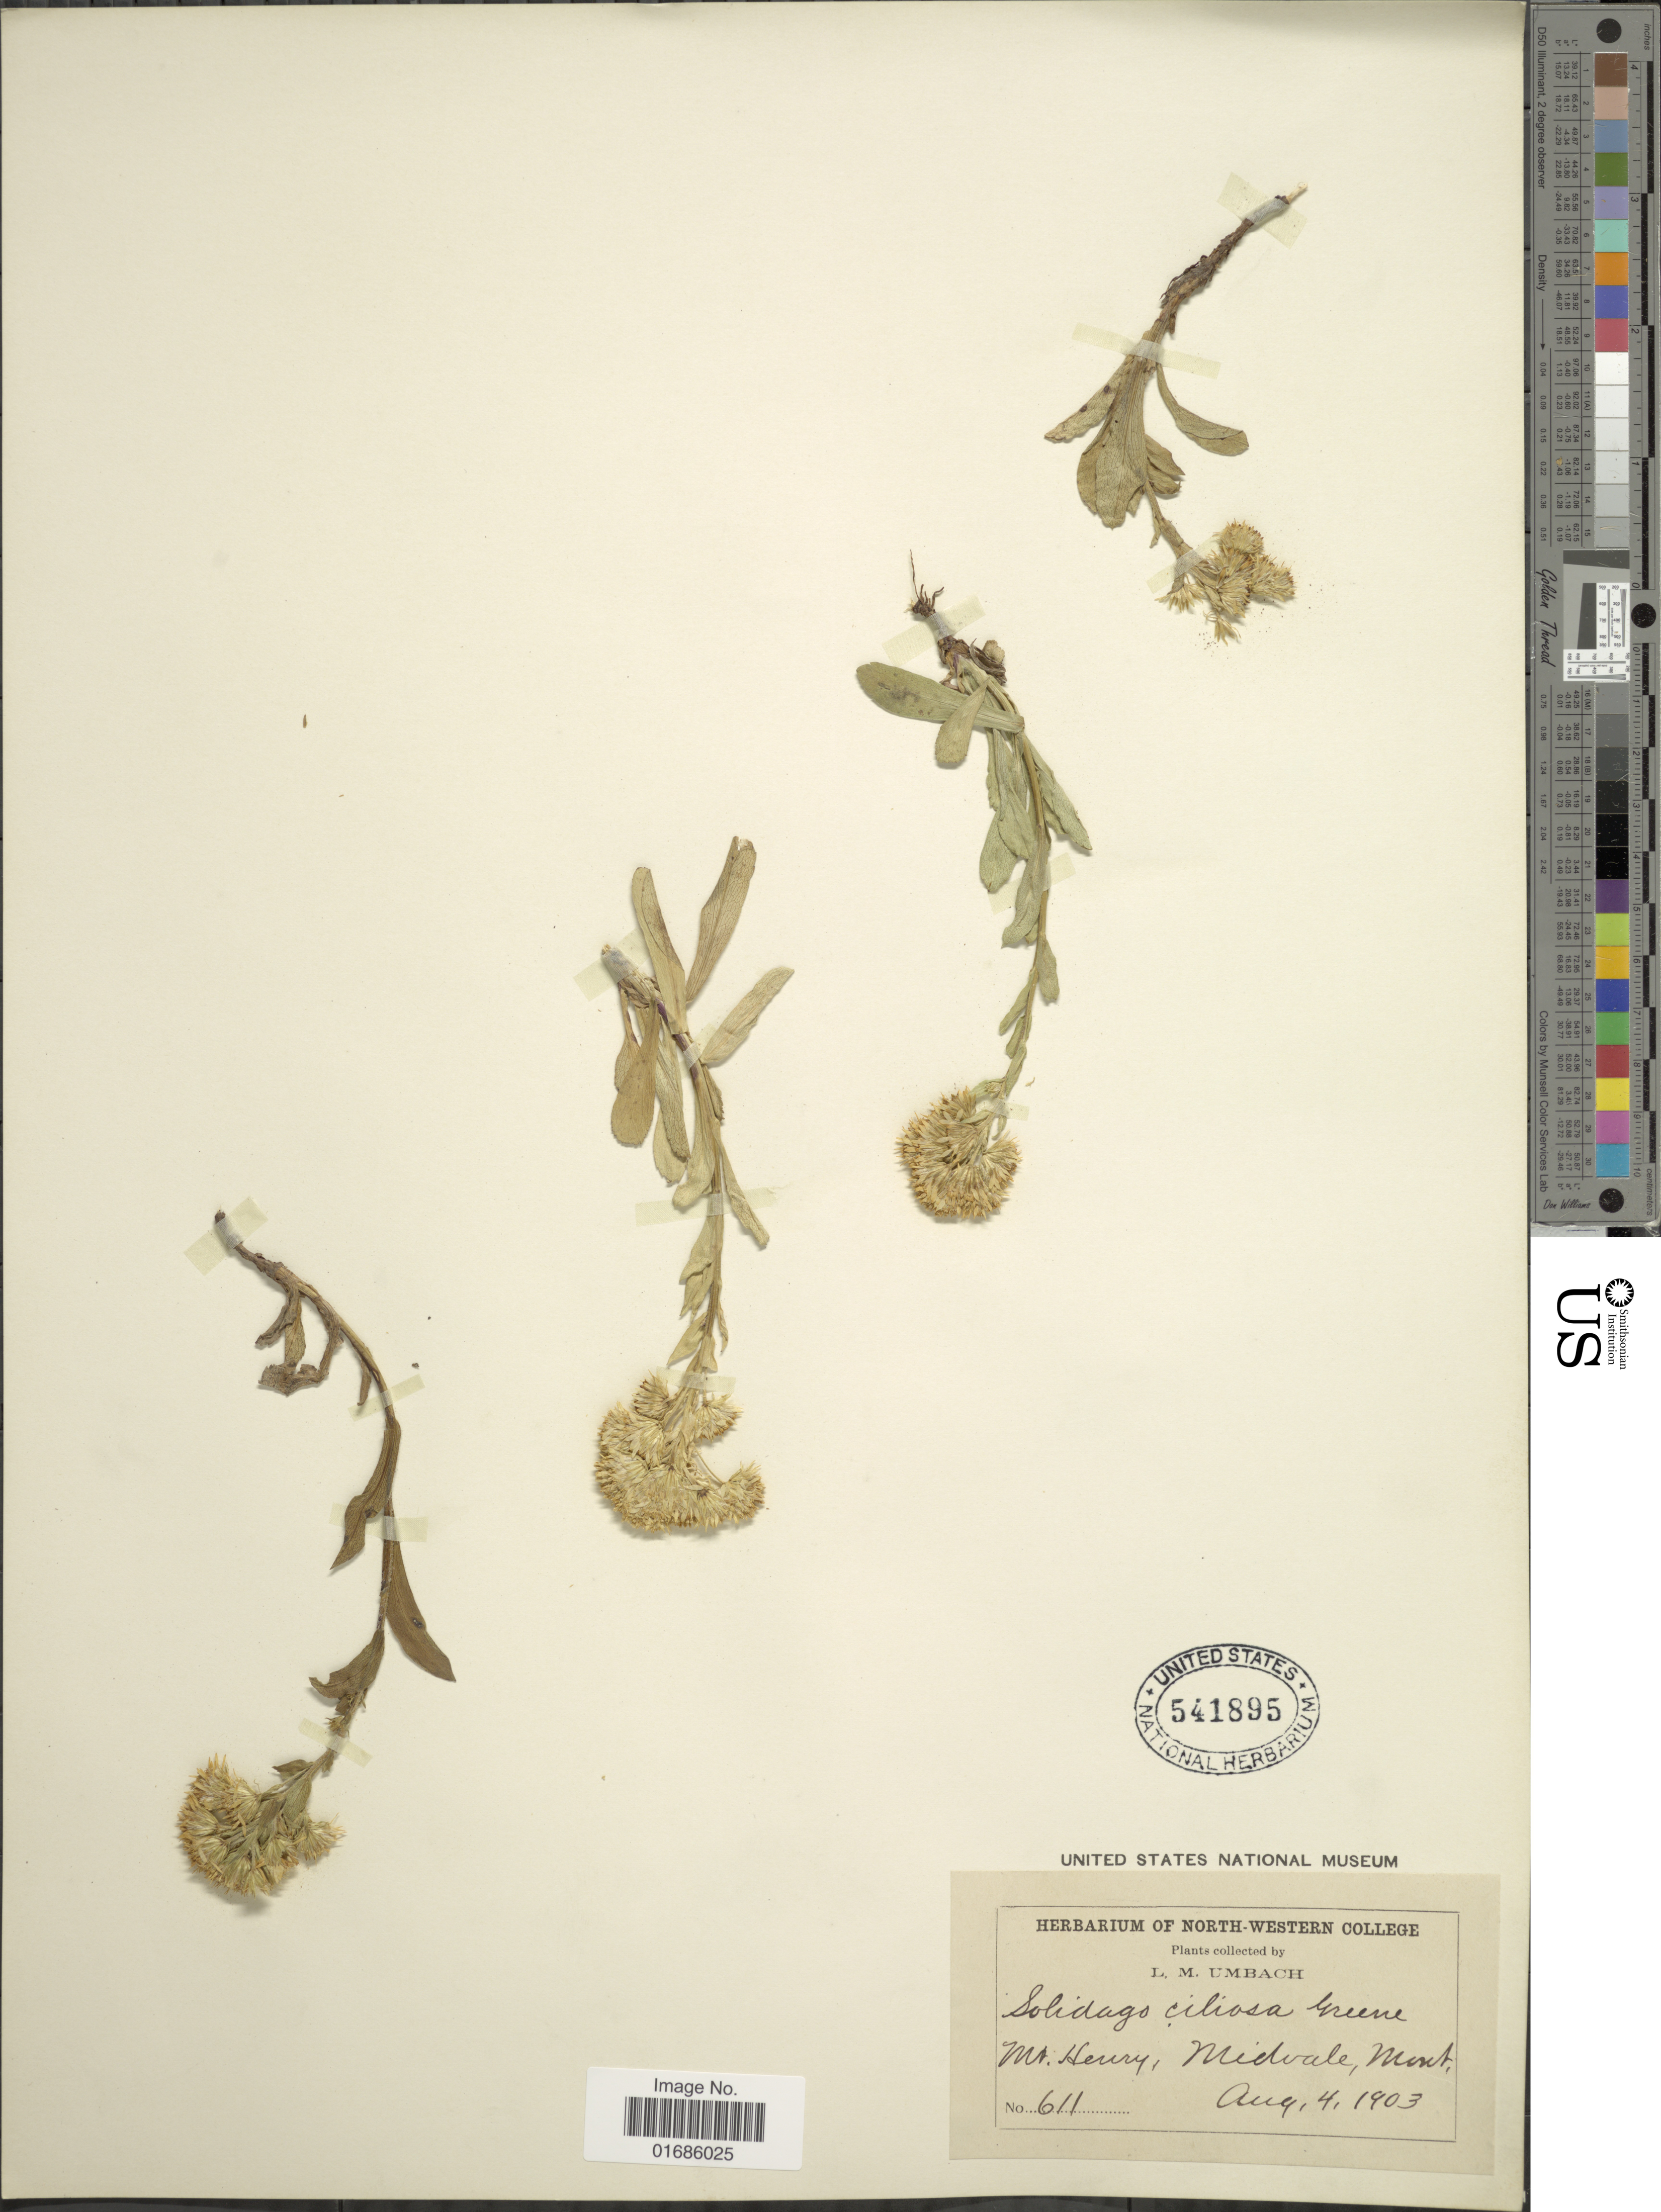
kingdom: Plantae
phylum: Tracheophyta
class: Magnoliopsida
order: Asterales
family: Asteraceae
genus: Solidago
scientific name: Solidago ciliosa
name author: Greene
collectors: L. M. Umbach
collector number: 611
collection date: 1903-08-04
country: United States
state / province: Montana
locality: Mt. Henry, Midvale, Mont.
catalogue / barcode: US 541895